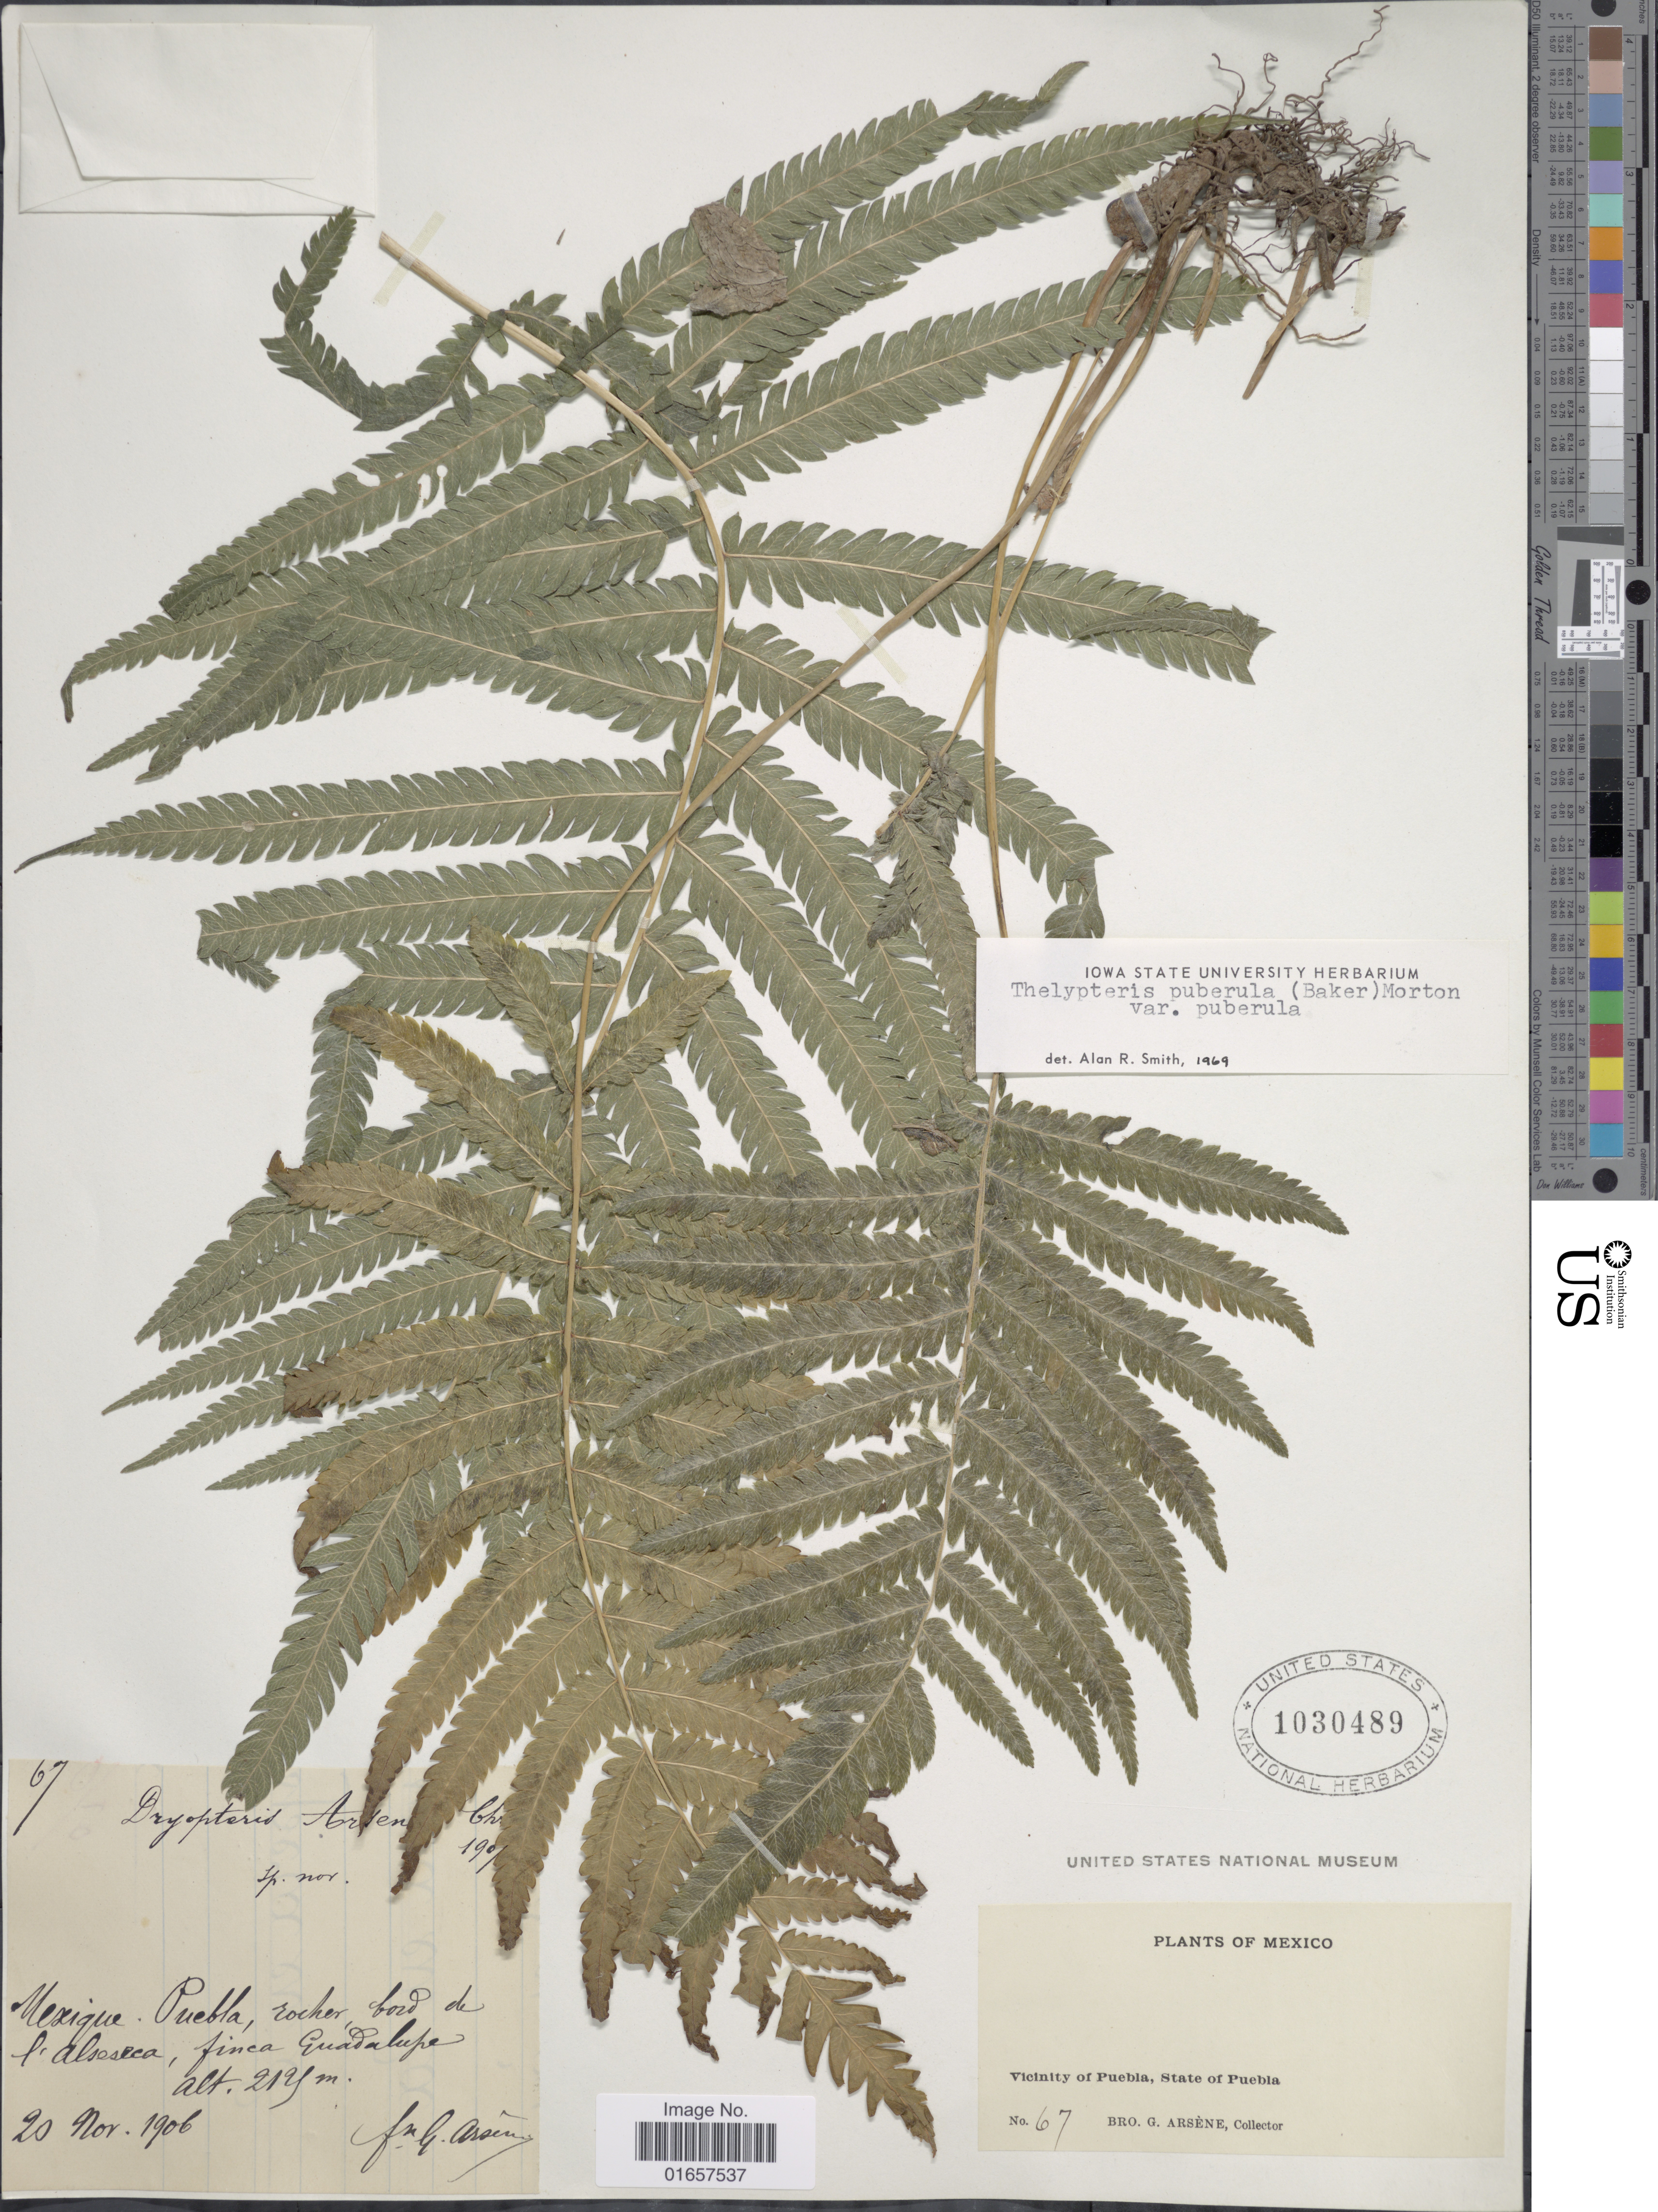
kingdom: Plantae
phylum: Tracheophyta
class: Polypodiopsida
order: Polypodiales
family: Thelypteridaceae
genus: Christella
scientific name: Christella puberula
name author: (Baker) Á. Löve & D. Löve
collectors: Bro. G. Arsène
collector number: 67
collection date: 1906-11-20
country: Mexico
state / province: Puebla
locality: Vicinity of Puebla, rocher bord de l'Alseseca, finca Guadalupe.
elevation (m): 2129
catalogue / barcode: US 1030489